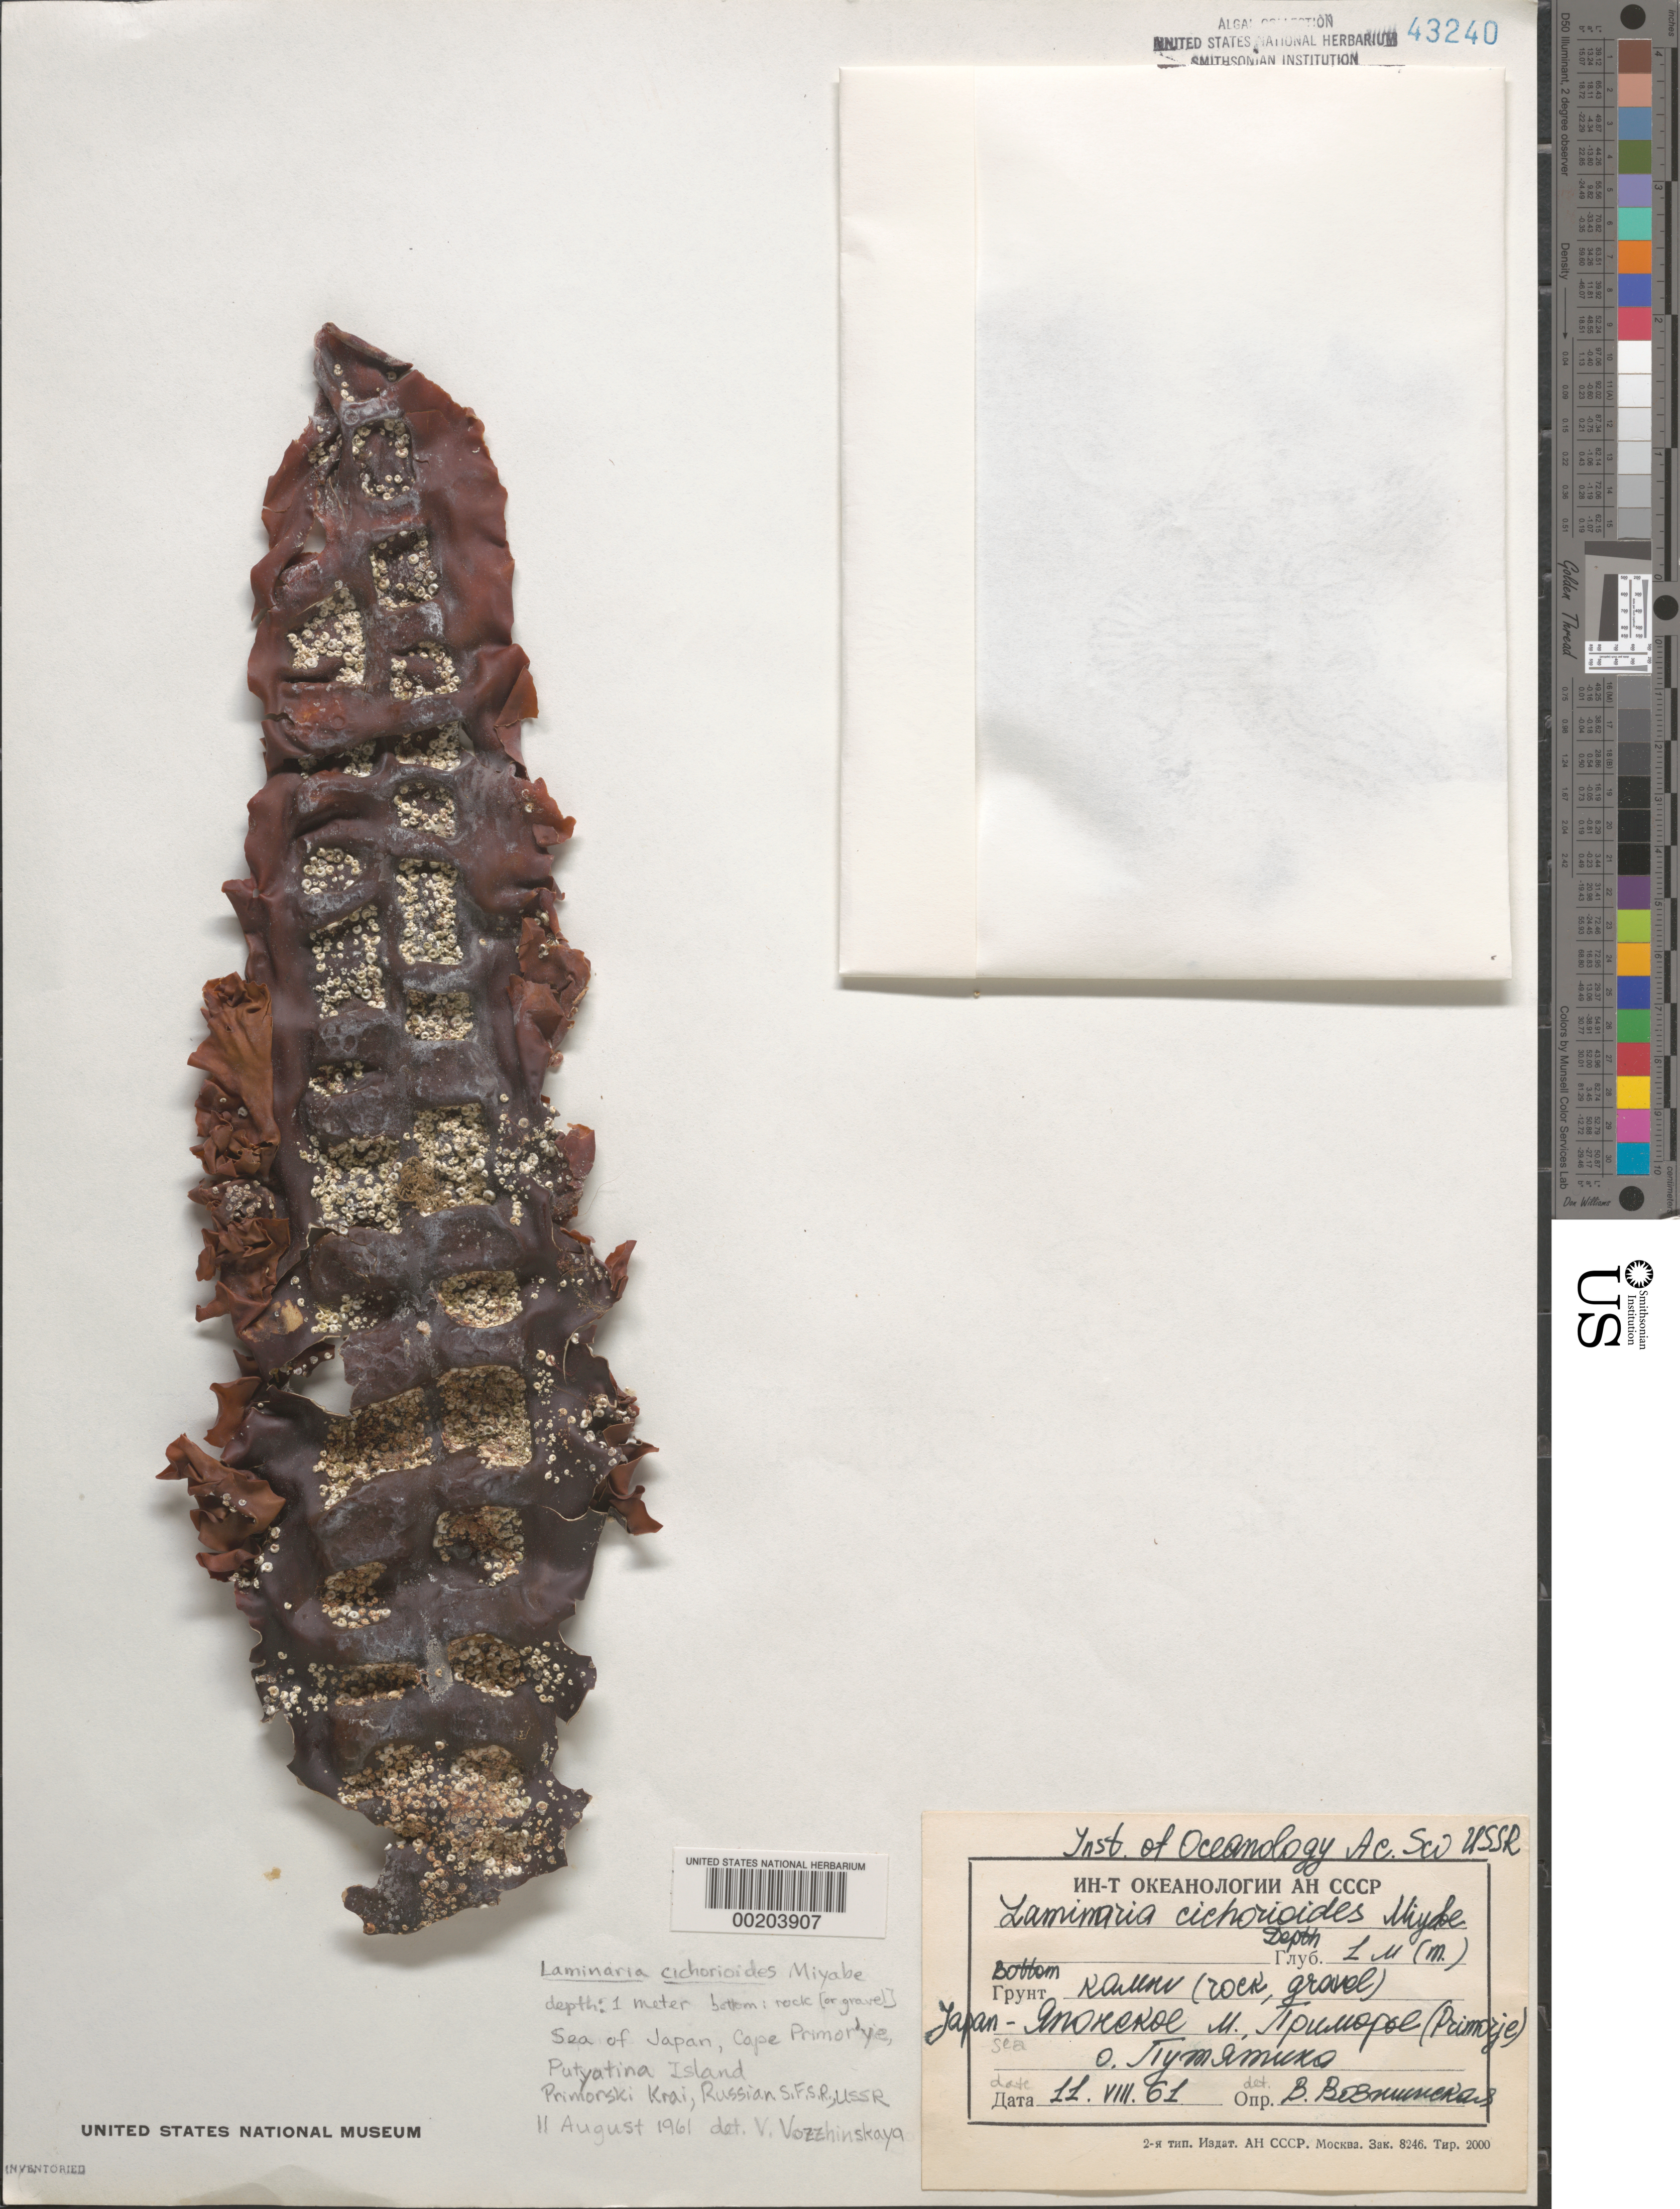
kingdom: Chromista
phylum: Ochrophyta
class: Phaeophyceae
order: Laminariales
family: Laminariaceae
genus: Saccharina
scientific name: Saccharina cichorioides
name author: (Miyabe) C.E. Lane et al.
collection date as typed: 11 Aug 1961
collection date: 1961-08-11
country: Russian Federation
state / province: Primorsky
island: Putyatina Island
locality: Sea of Japan, Cape Primor'ye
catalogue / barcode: US 43240